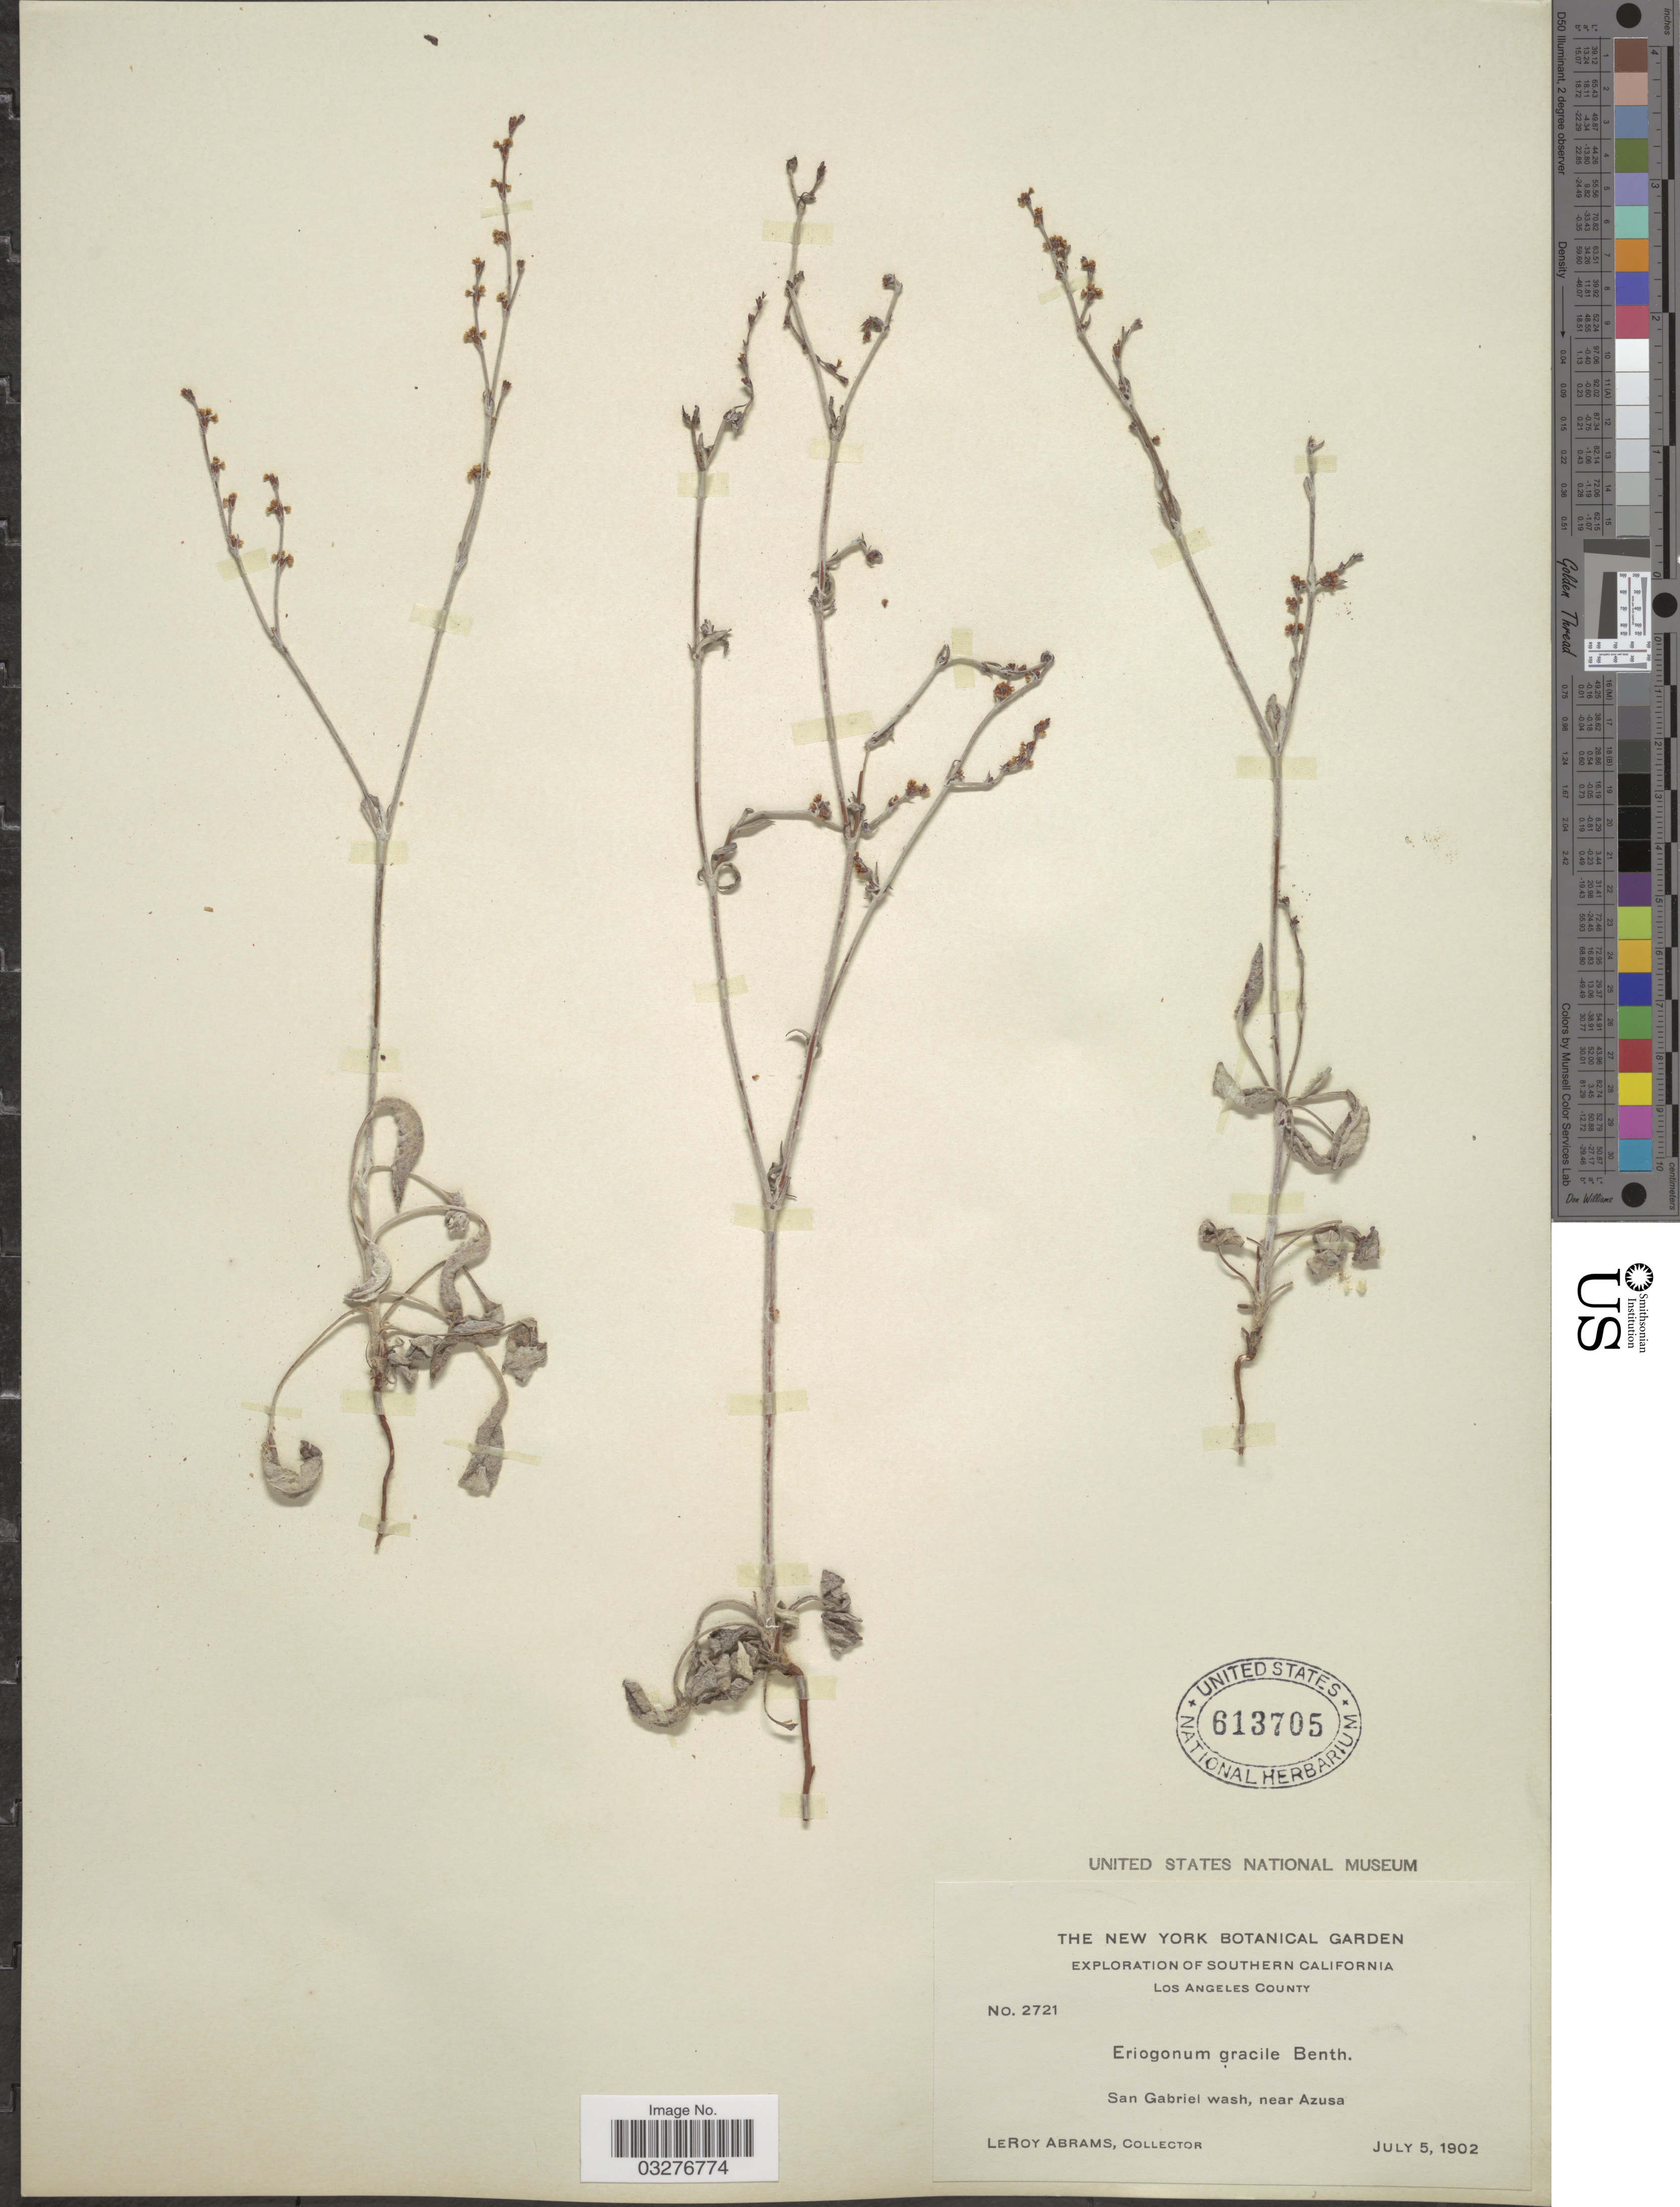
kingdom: Plantae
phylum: Tracheophyta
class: Magnoliopsida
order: Caryophyllales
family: Polygonaceae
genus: Eriogonum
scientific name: Eriogonum gracile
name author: Benth.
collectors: L. Abrams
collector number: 2721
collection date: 1902-07-05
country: United States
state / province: California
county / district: Los Angeles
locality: Southern California. Los Angeles County. San Gabriel wash, near Azusa.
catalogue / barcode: US 613705